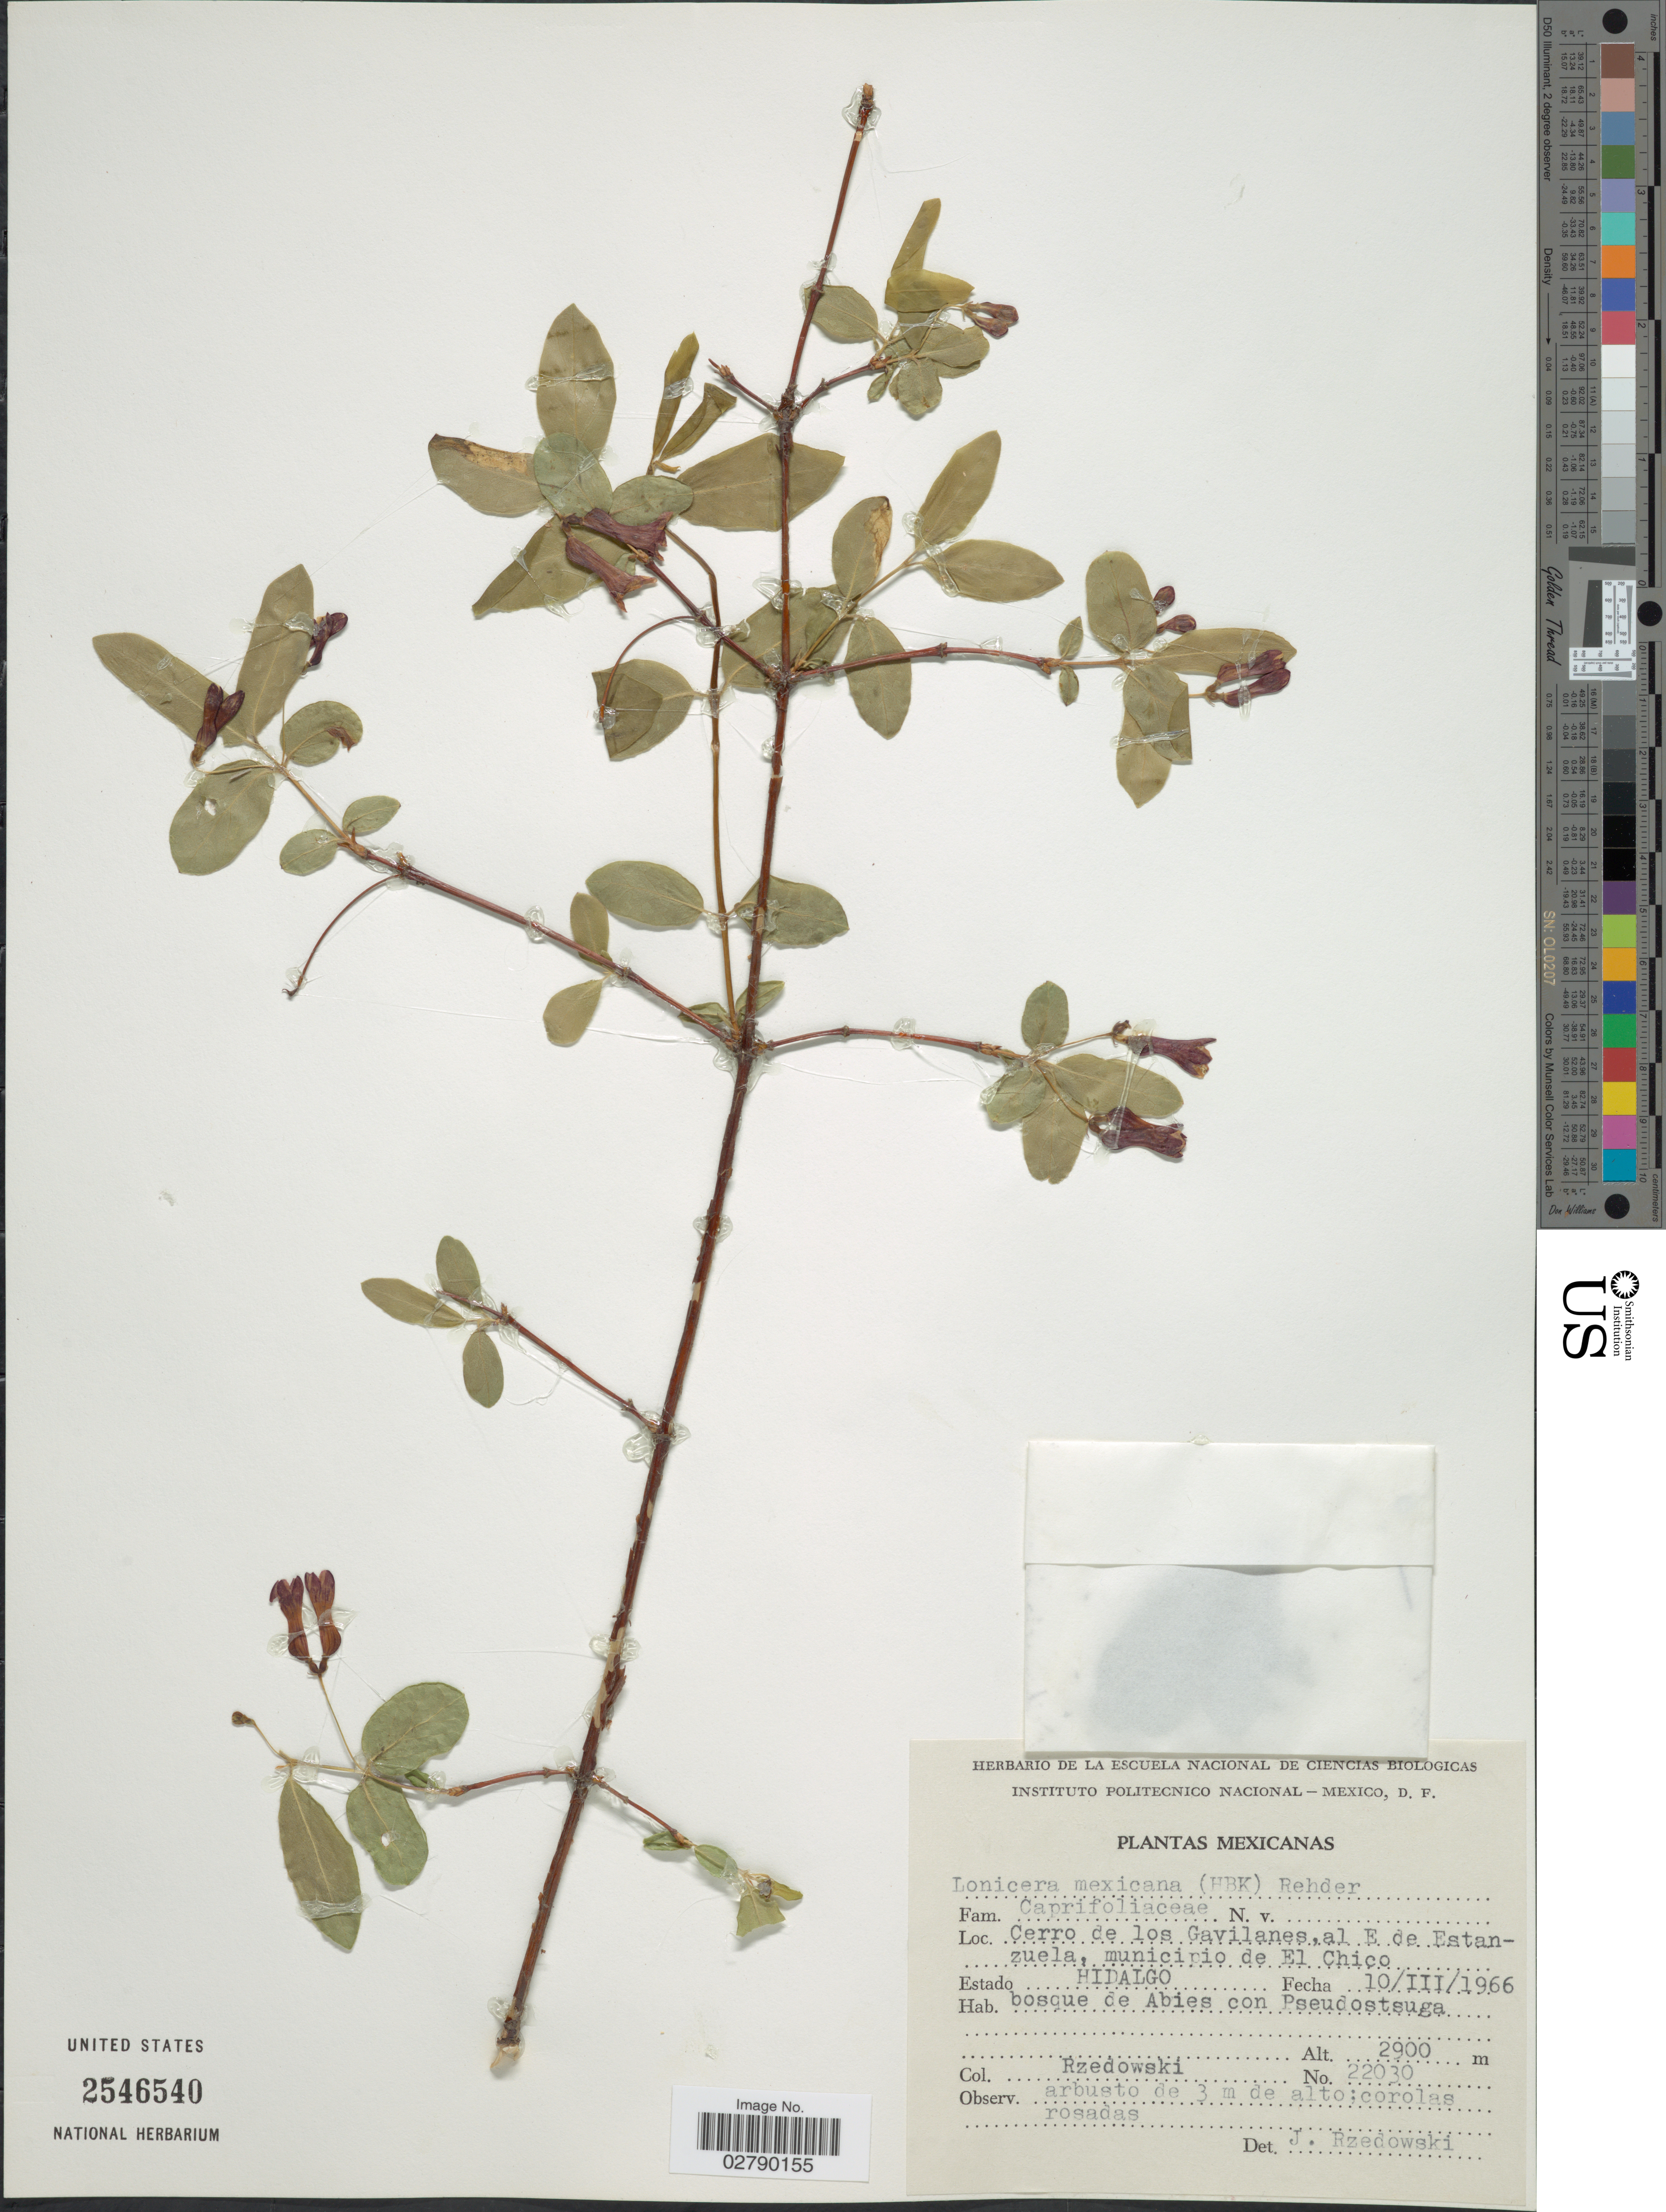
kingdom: Plantae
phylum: Tracheophyta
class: Magnoliopsida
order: Dipsacales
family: Caprifoliaceae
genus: Lonicera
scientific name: Lonicera mexicana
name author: (Kunth) Rehder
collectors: Rzedowski, --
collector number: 22030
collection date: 1966-03-10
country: Mexico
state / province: Hidalgo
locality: Cerro de los Gavilanes, al E de Estanzuela, municipio de El Chico.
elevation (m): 2900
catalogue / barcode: US 2546540